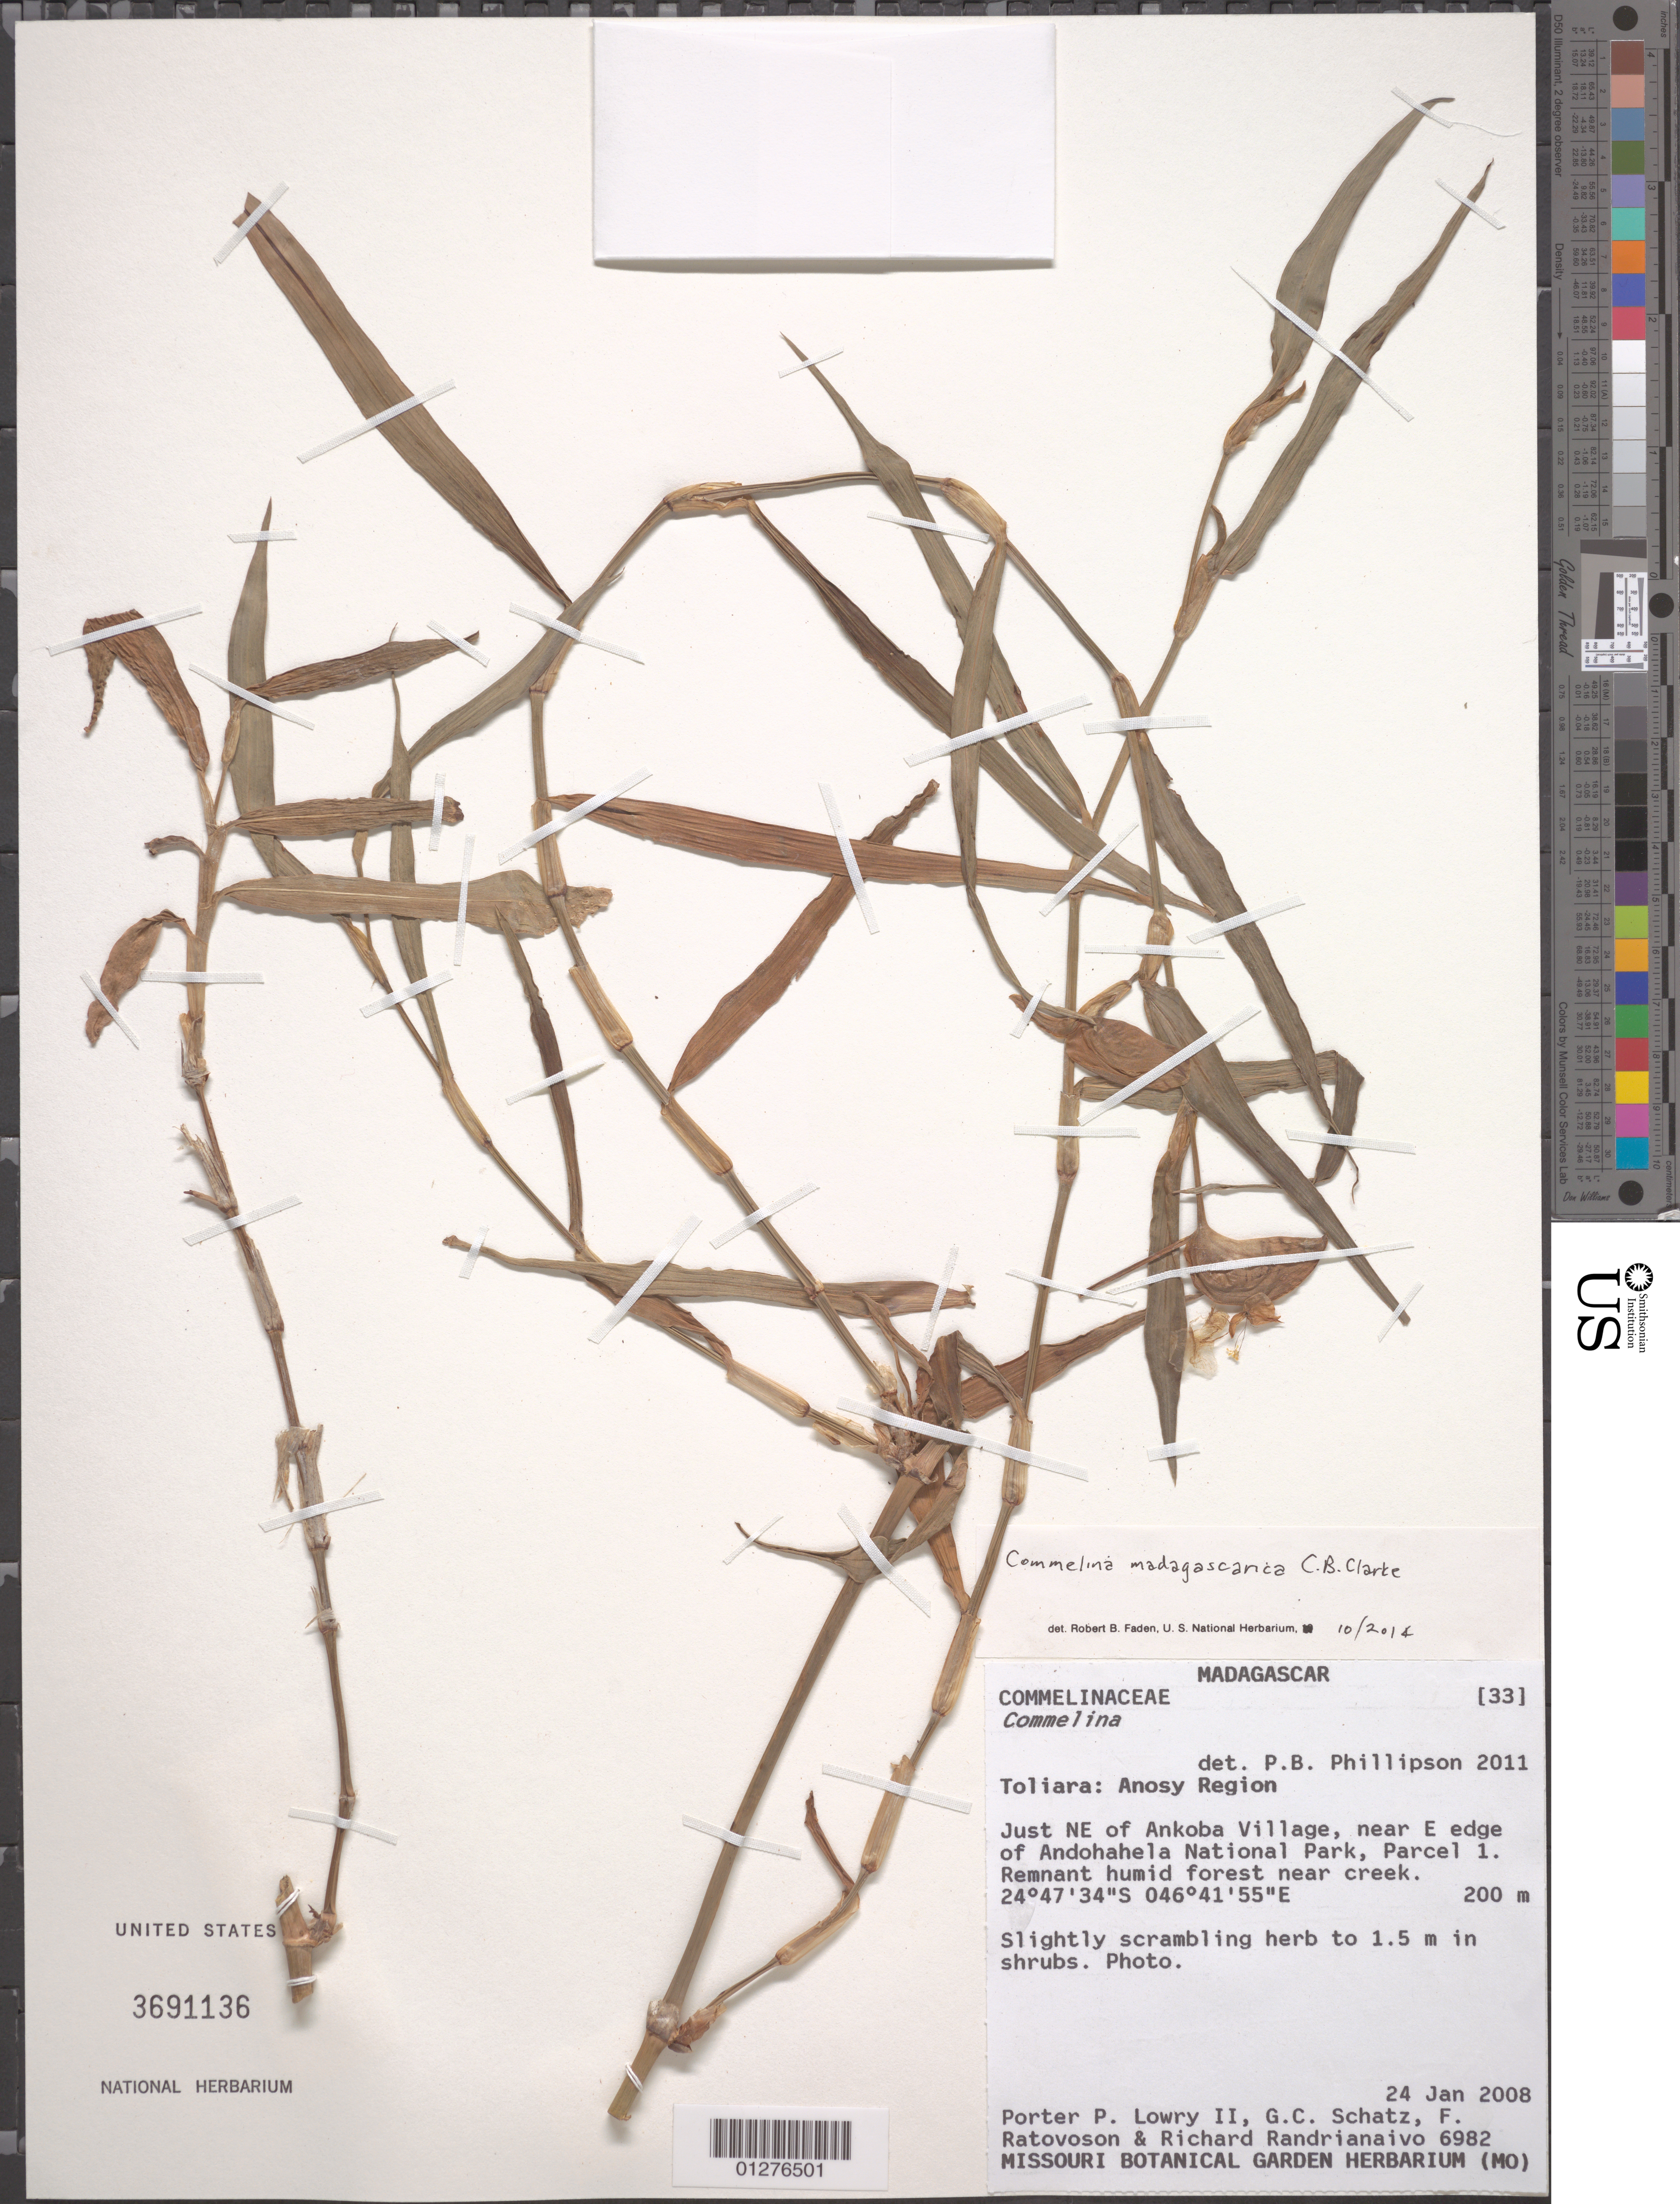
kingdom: Plantae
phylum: Tracheophyta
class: Liliopsida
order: Commelinales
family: Commelinaceae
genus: Commelina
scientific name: Commelina madagascarica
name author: C.B. Clarke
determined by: Faden, Robert B., (US), Smithsonian Institution - National Museum of Natural History (UNITED STATES)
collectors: P. Lowry et al.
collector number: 6982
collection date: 2008-01-24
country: Madagascar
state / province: Anosy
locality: Just NE of Ankoba Village,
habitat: near E edge of Andohahela National Park, Parcel 1. Remnant humid forest near creek.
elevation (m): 200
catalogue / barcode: US 3691136